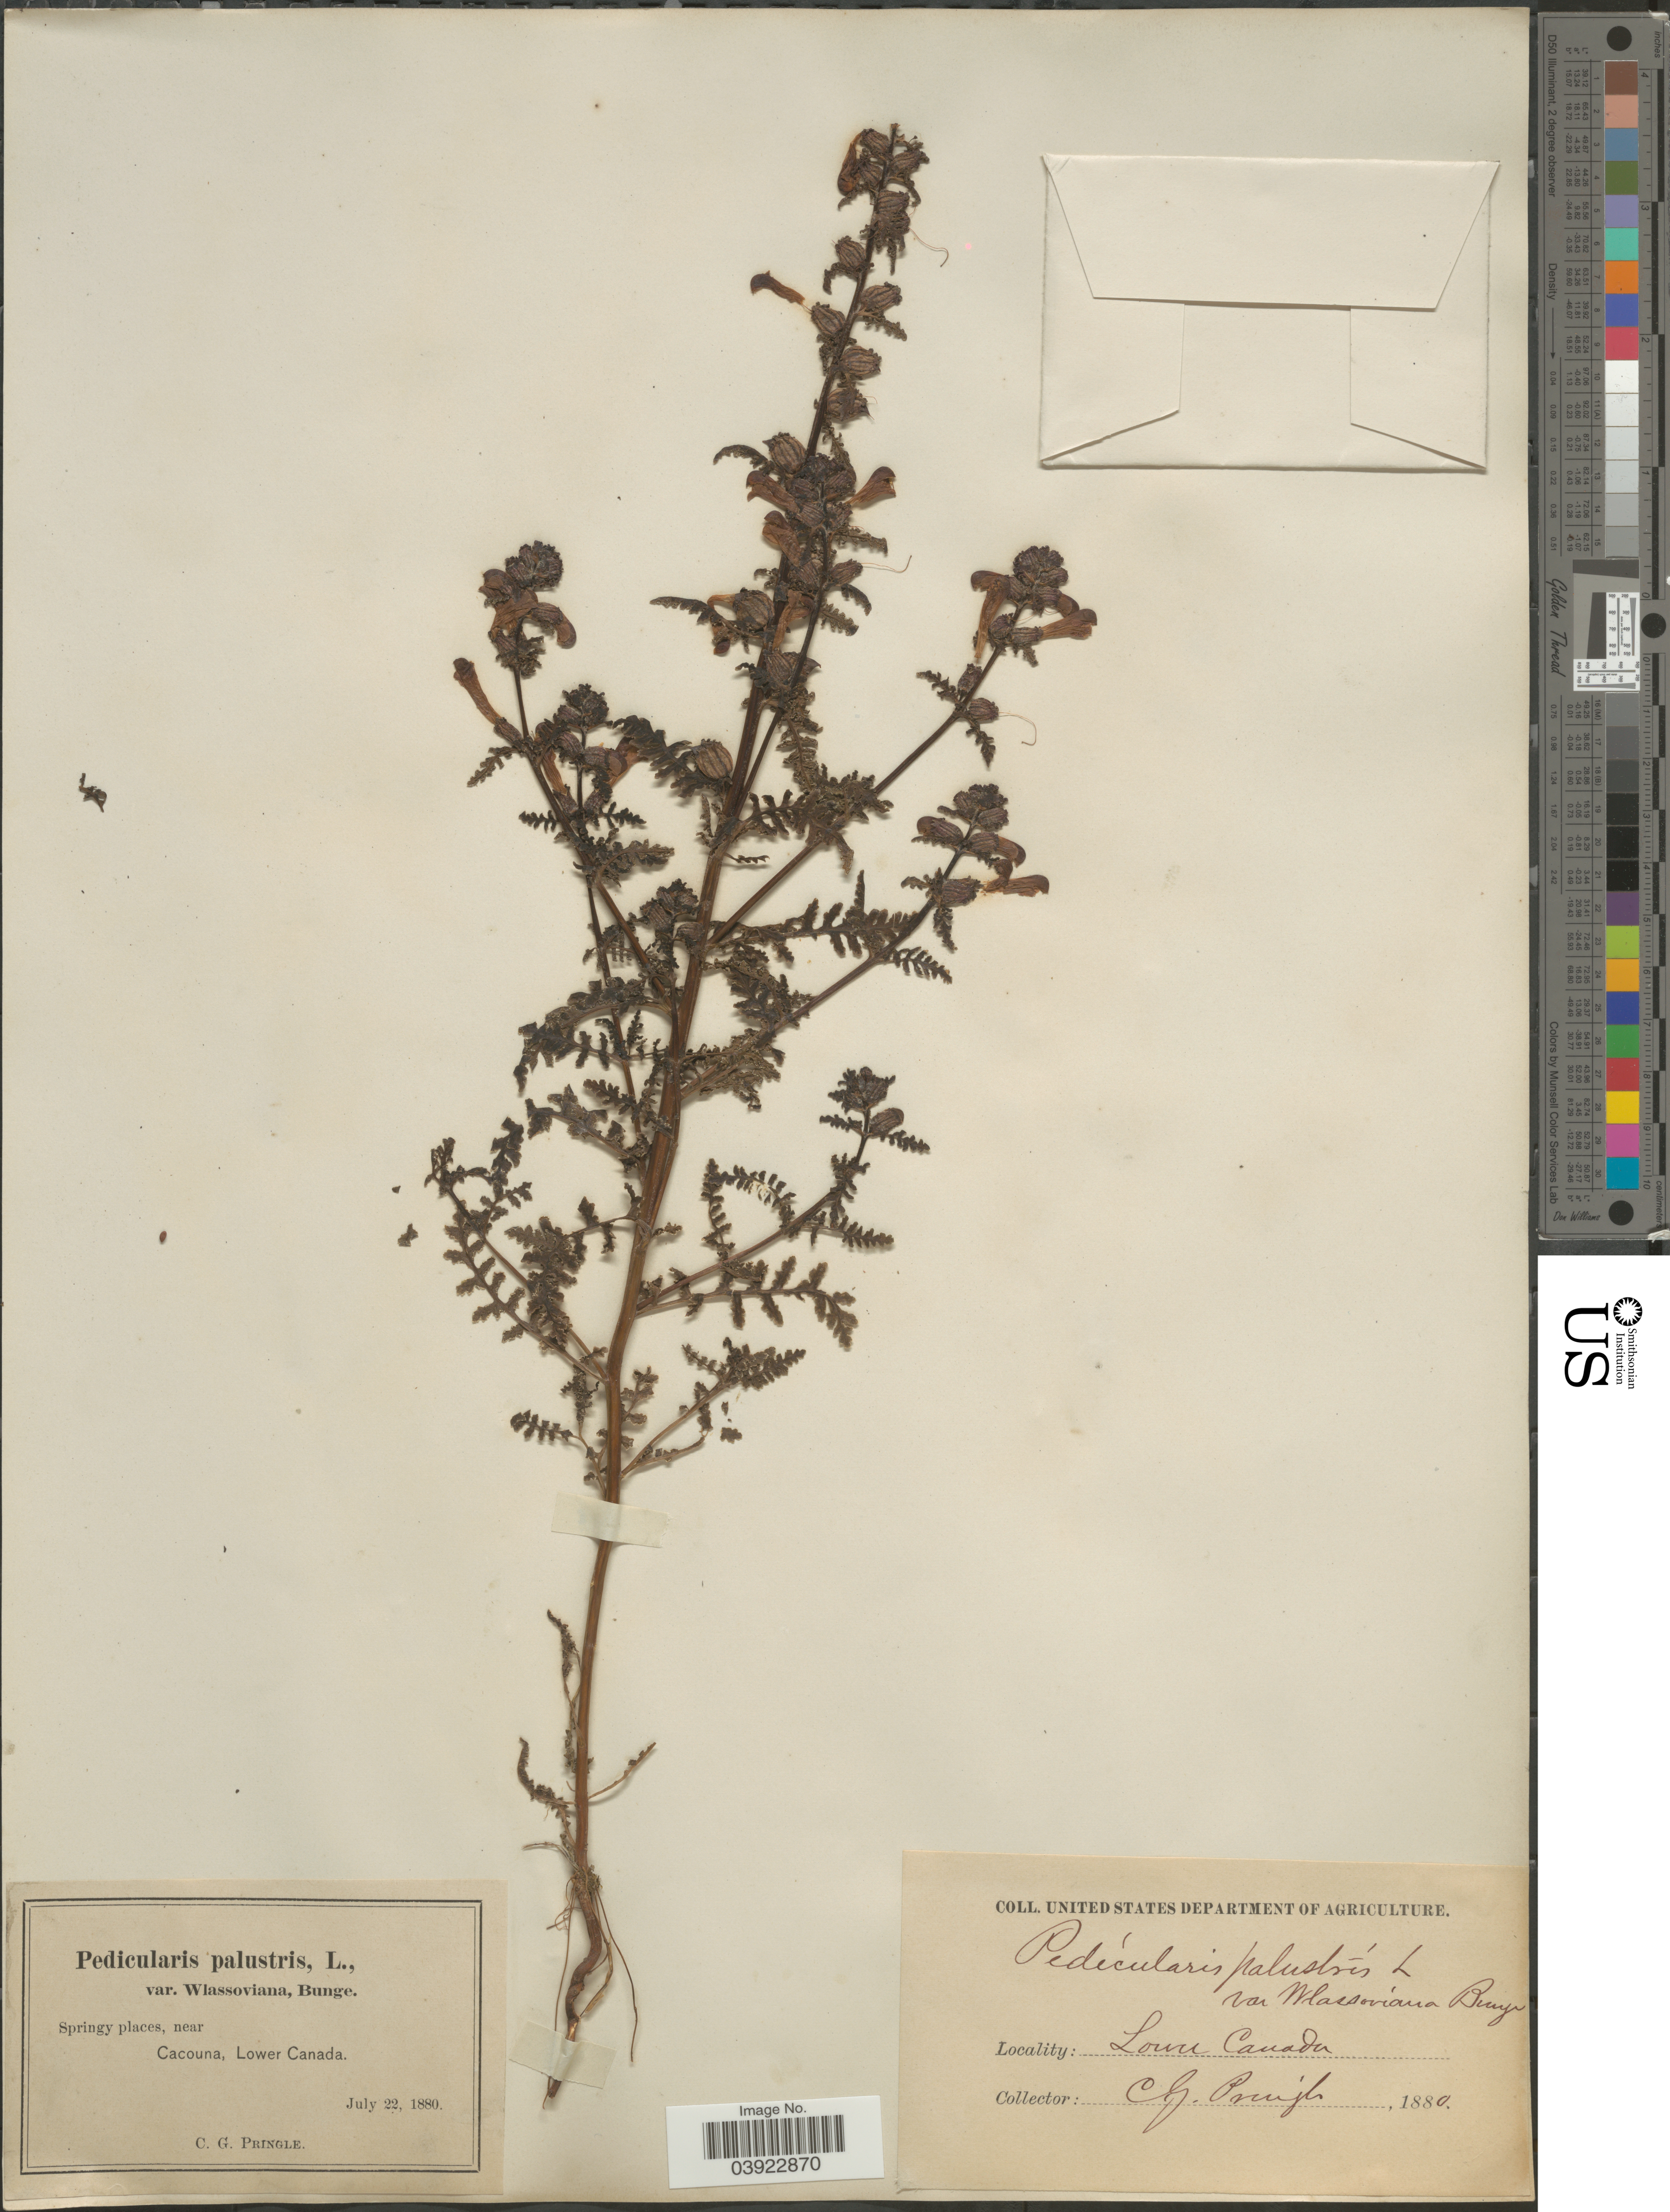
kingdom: Plantae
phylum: Tracheophyta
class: Magnoliopsida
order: Lamiales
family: Orobanchaceae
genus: Pedicularis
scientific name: Pedicularis palustris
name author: L.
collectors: C. G. Pringle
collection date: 1880-07-22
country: Canada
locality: Near Cacouna, Lower Canada.